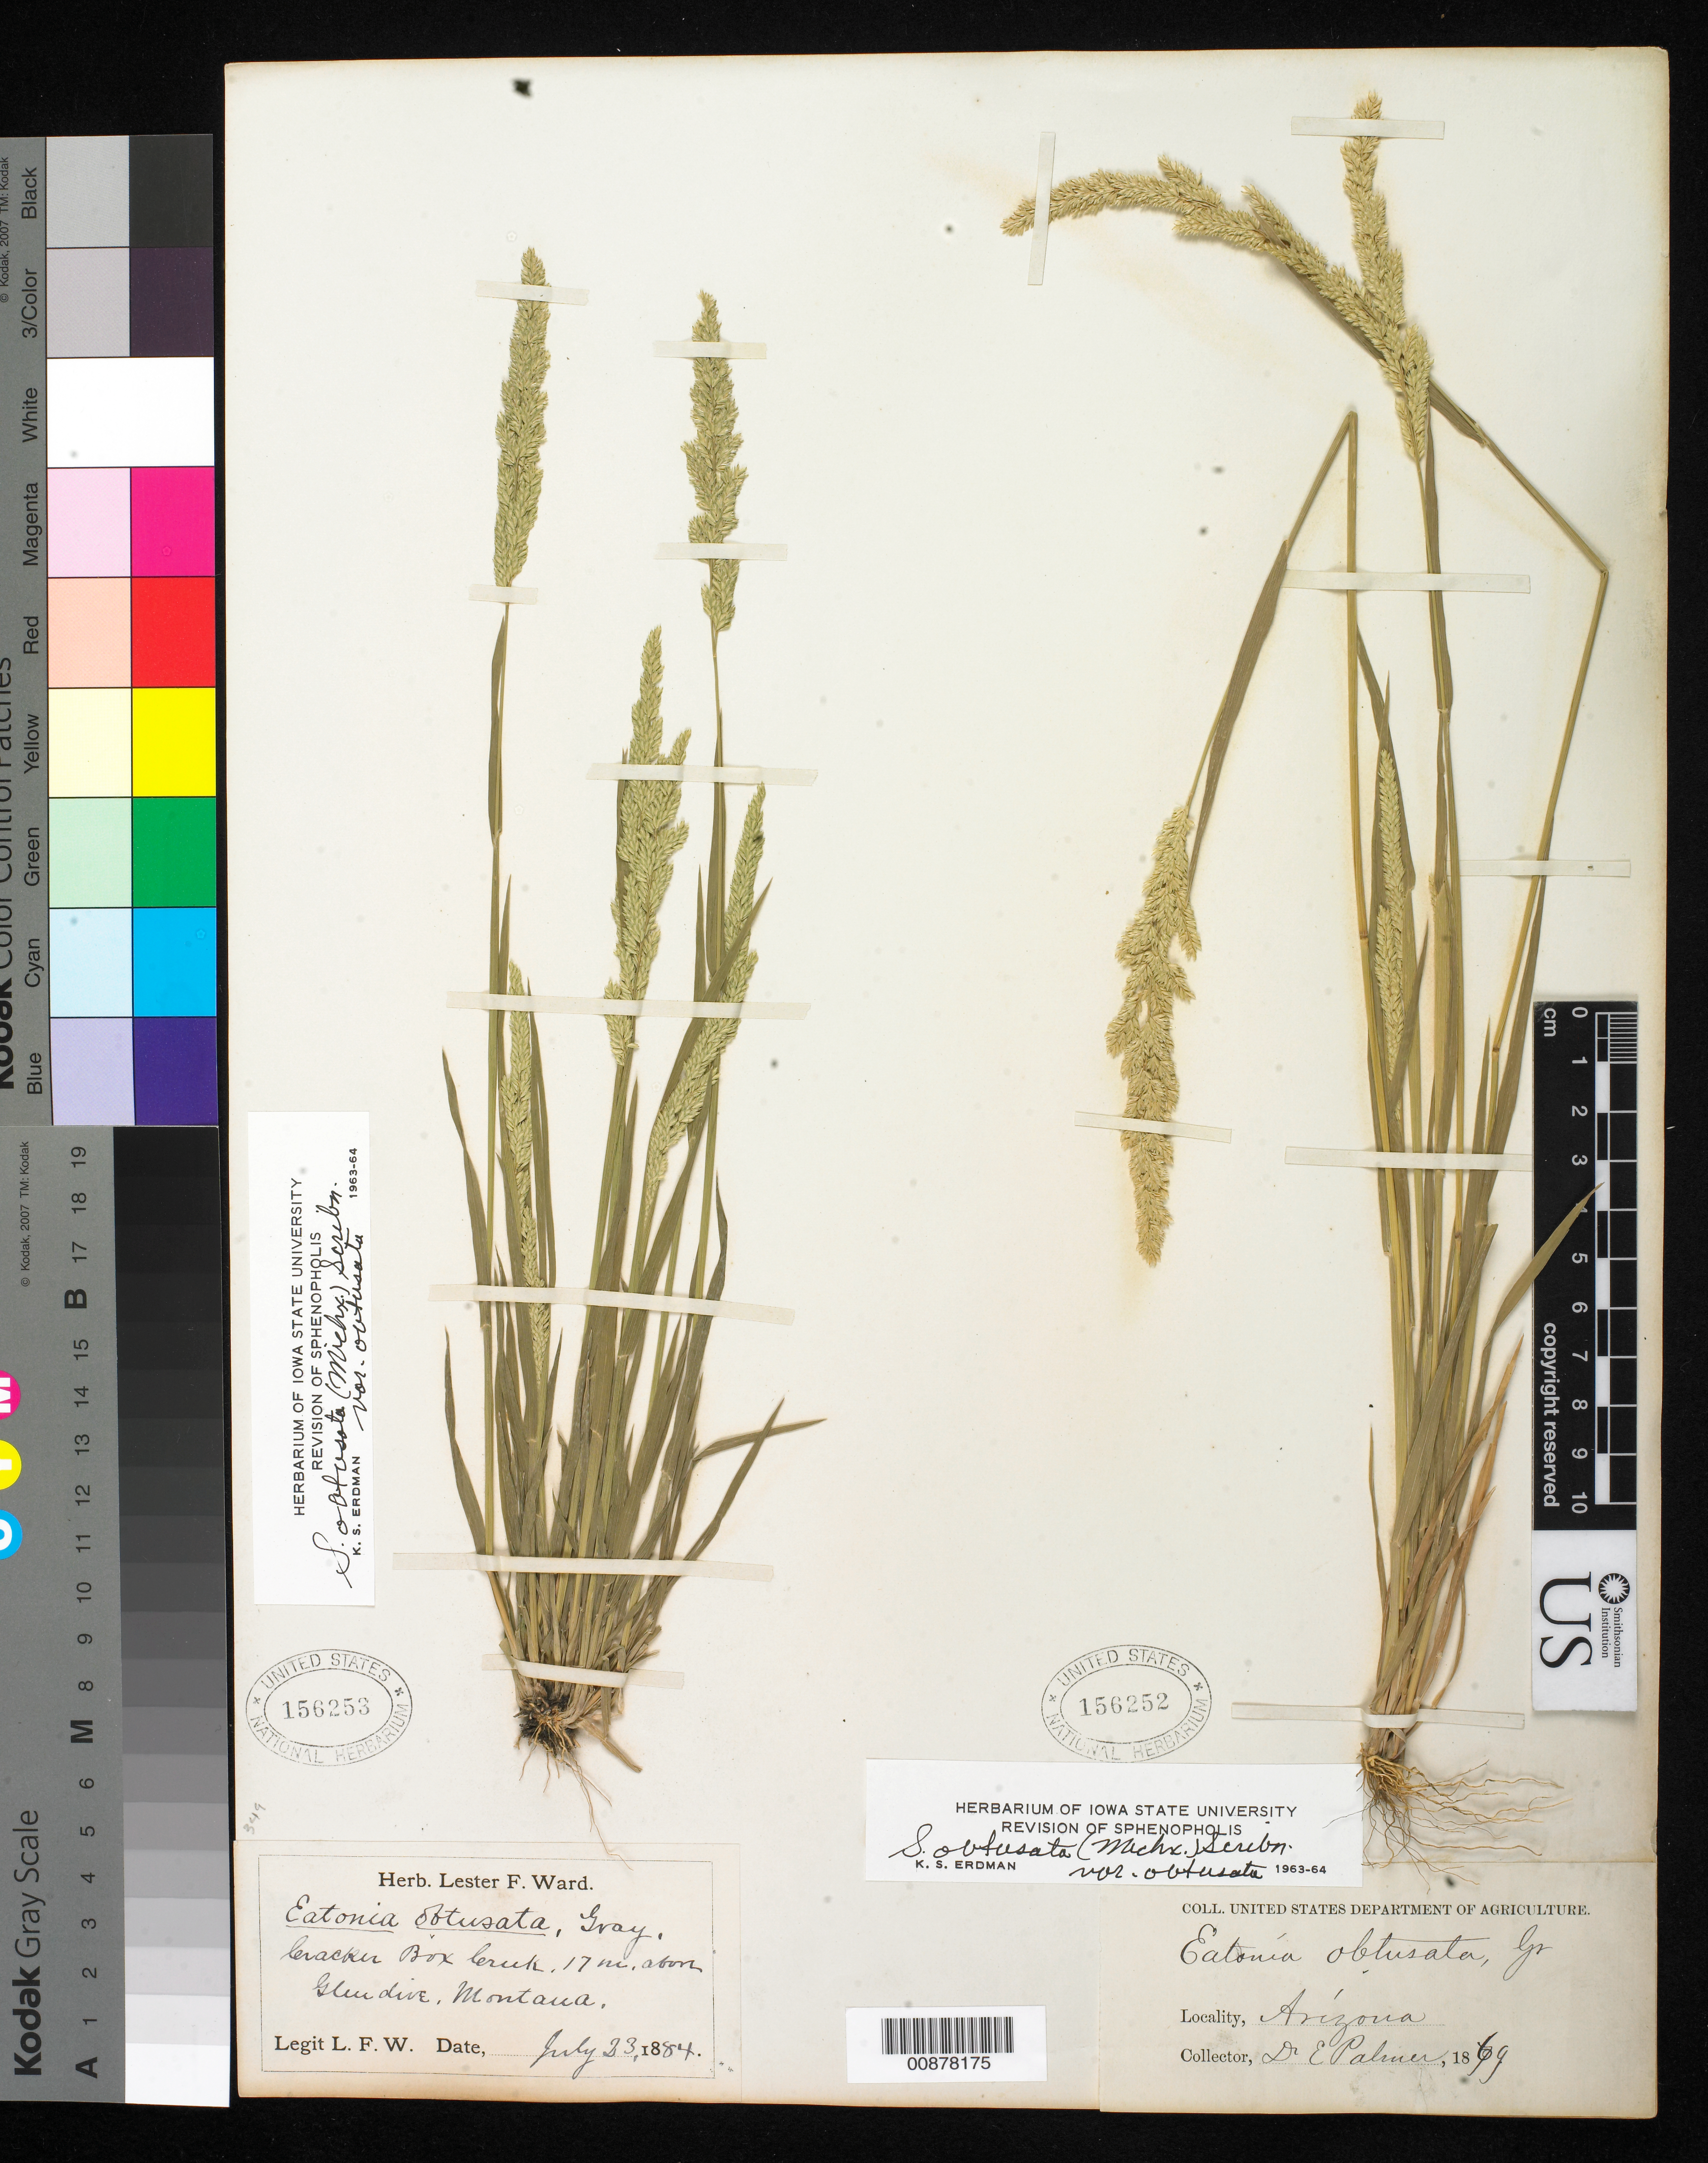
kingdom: Plantae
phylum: Tracheophyta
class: Liliopsida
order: Poales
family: Poaceae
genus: Sphenopholis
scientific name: Sphenopholis obtusata var. obtusata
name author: (Michx.) Scribn.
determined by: Erdman, K. S.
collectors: E. Palmer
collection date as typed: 1869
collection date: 1869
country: United States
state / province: Arizona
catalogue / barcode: US 156252